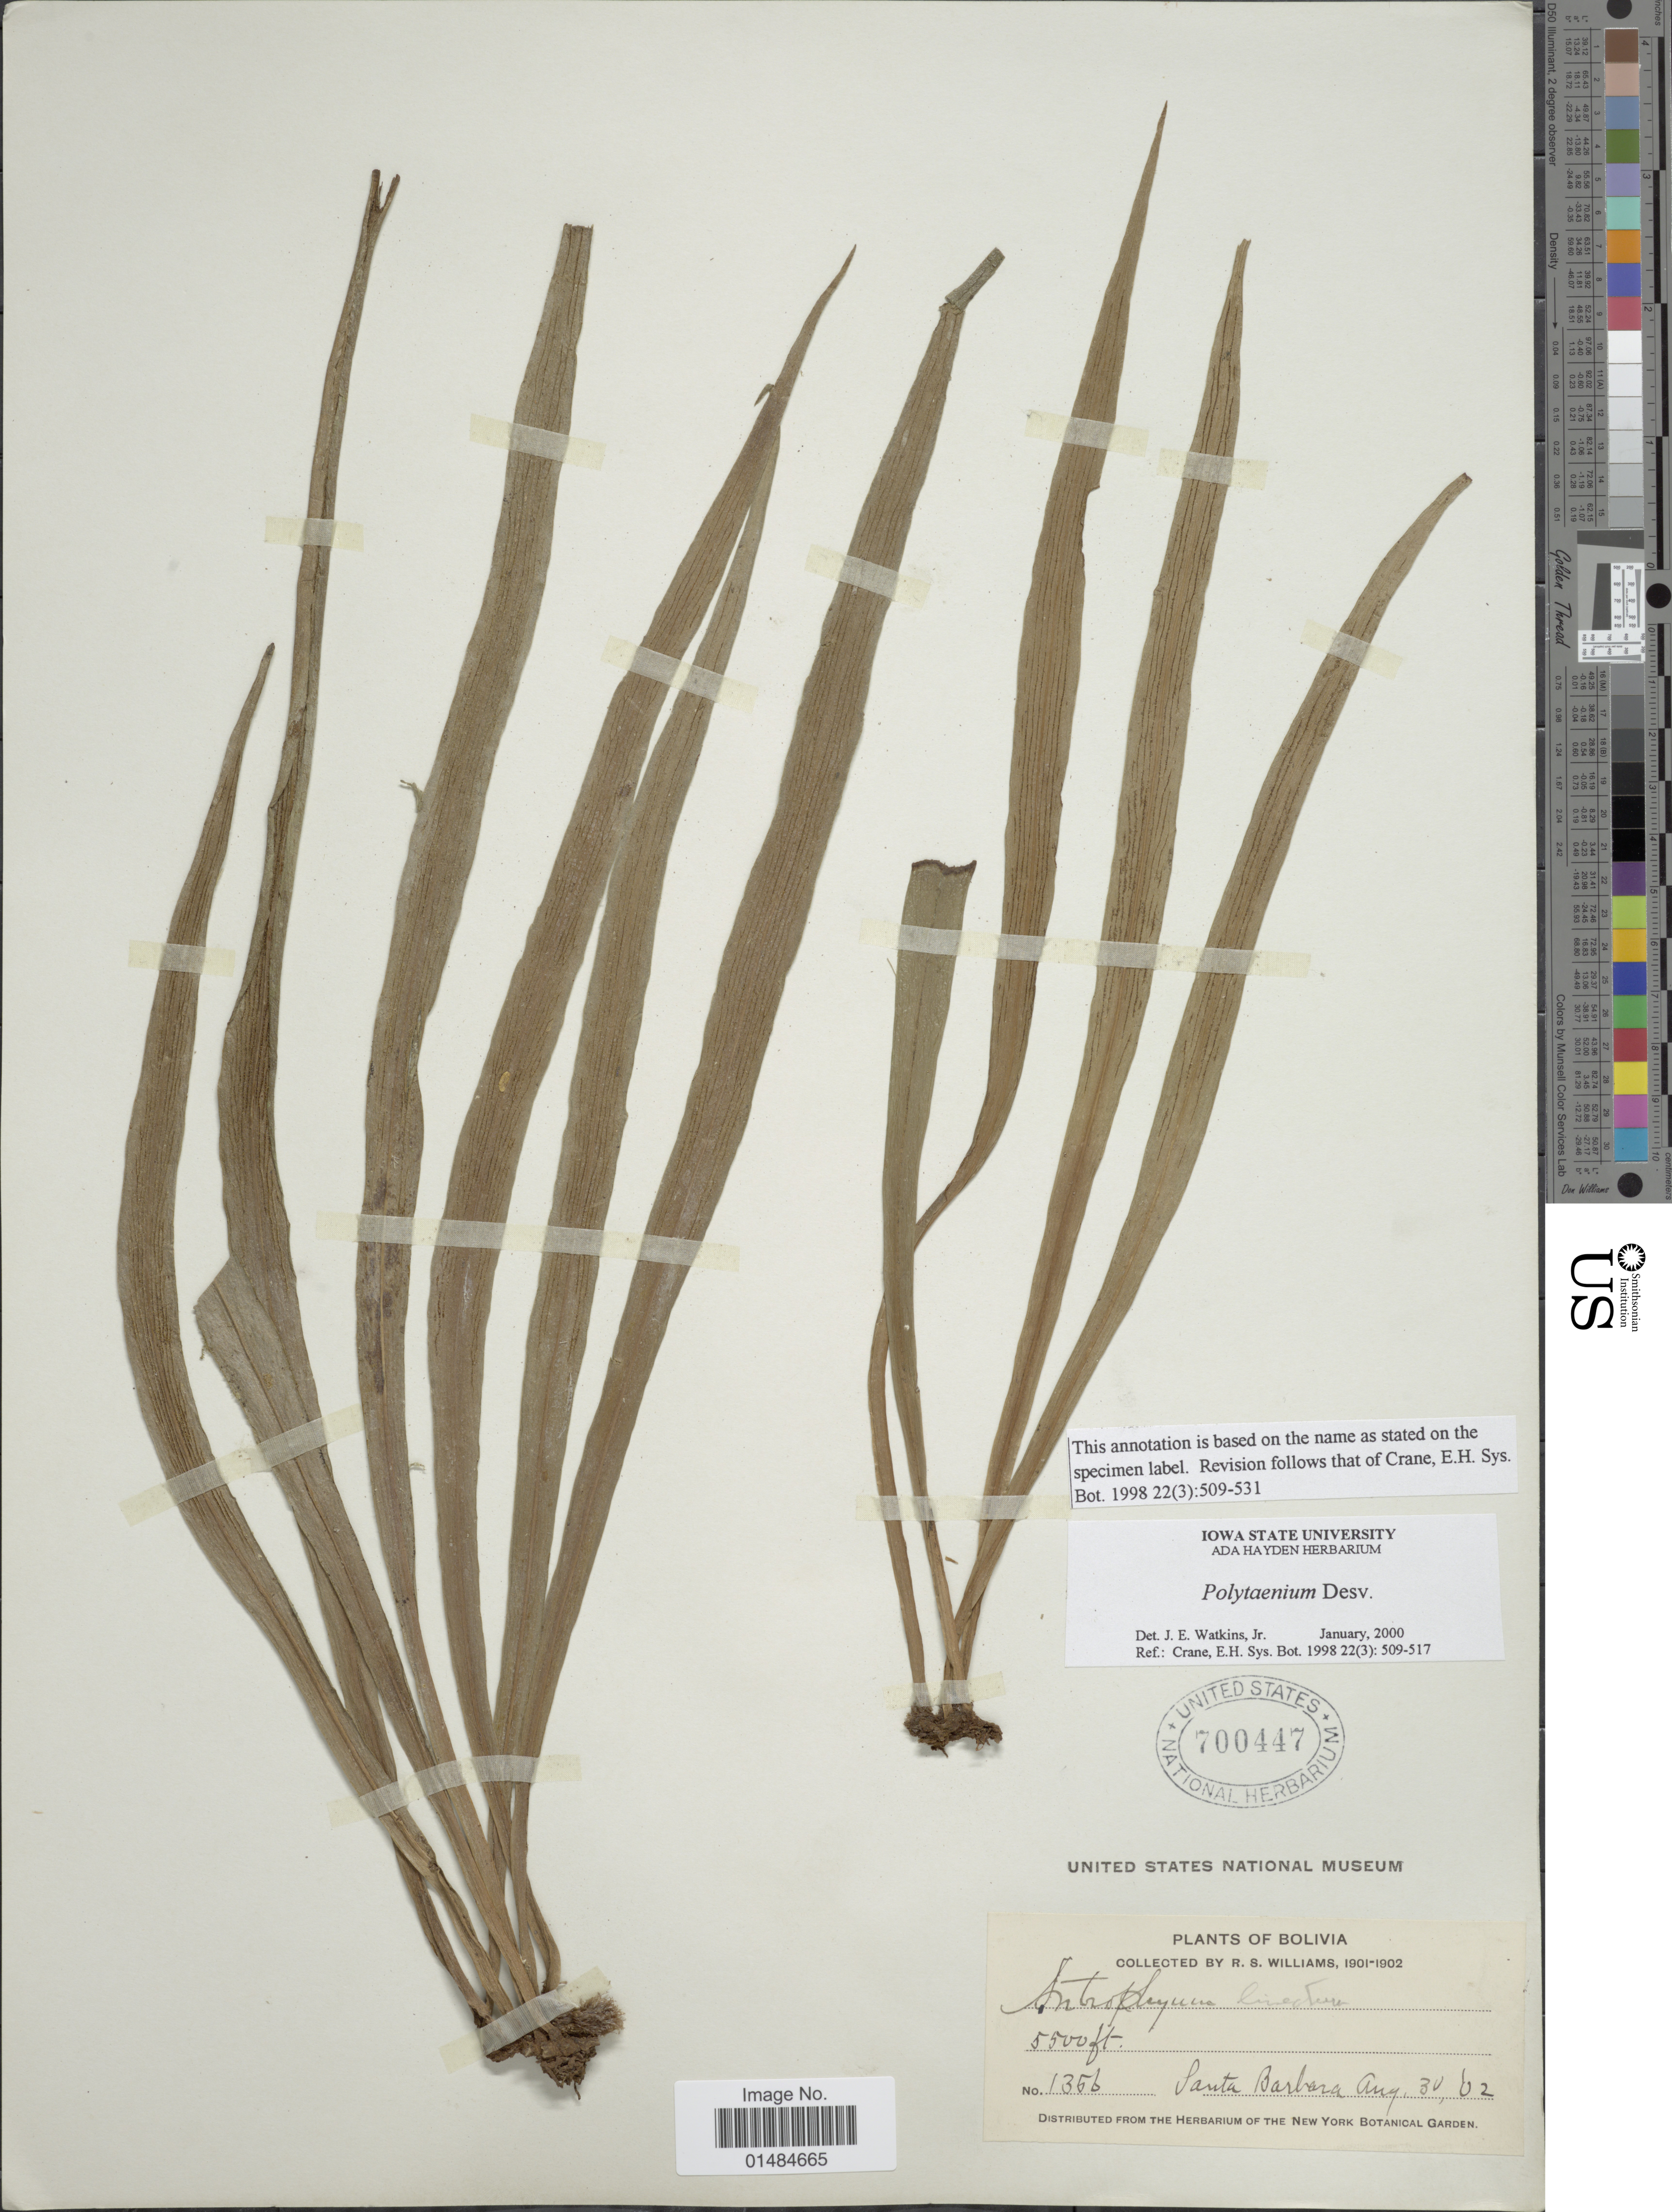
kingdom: Plantae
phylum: Tracheophyta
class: Polypodiopsida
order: Polypodiales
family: Pteridaceae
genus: Polytaenium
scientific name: Polytaenium lineatum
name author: (Sw.) J. Sm.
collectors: R. S. Williams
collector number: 1356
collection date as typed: Aug. 30, '02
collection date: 1902-08-30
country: Bolivia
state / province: La Paz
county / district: Franz Tamayo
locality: Santa Barbara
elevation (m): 1676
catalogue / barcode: US 700447